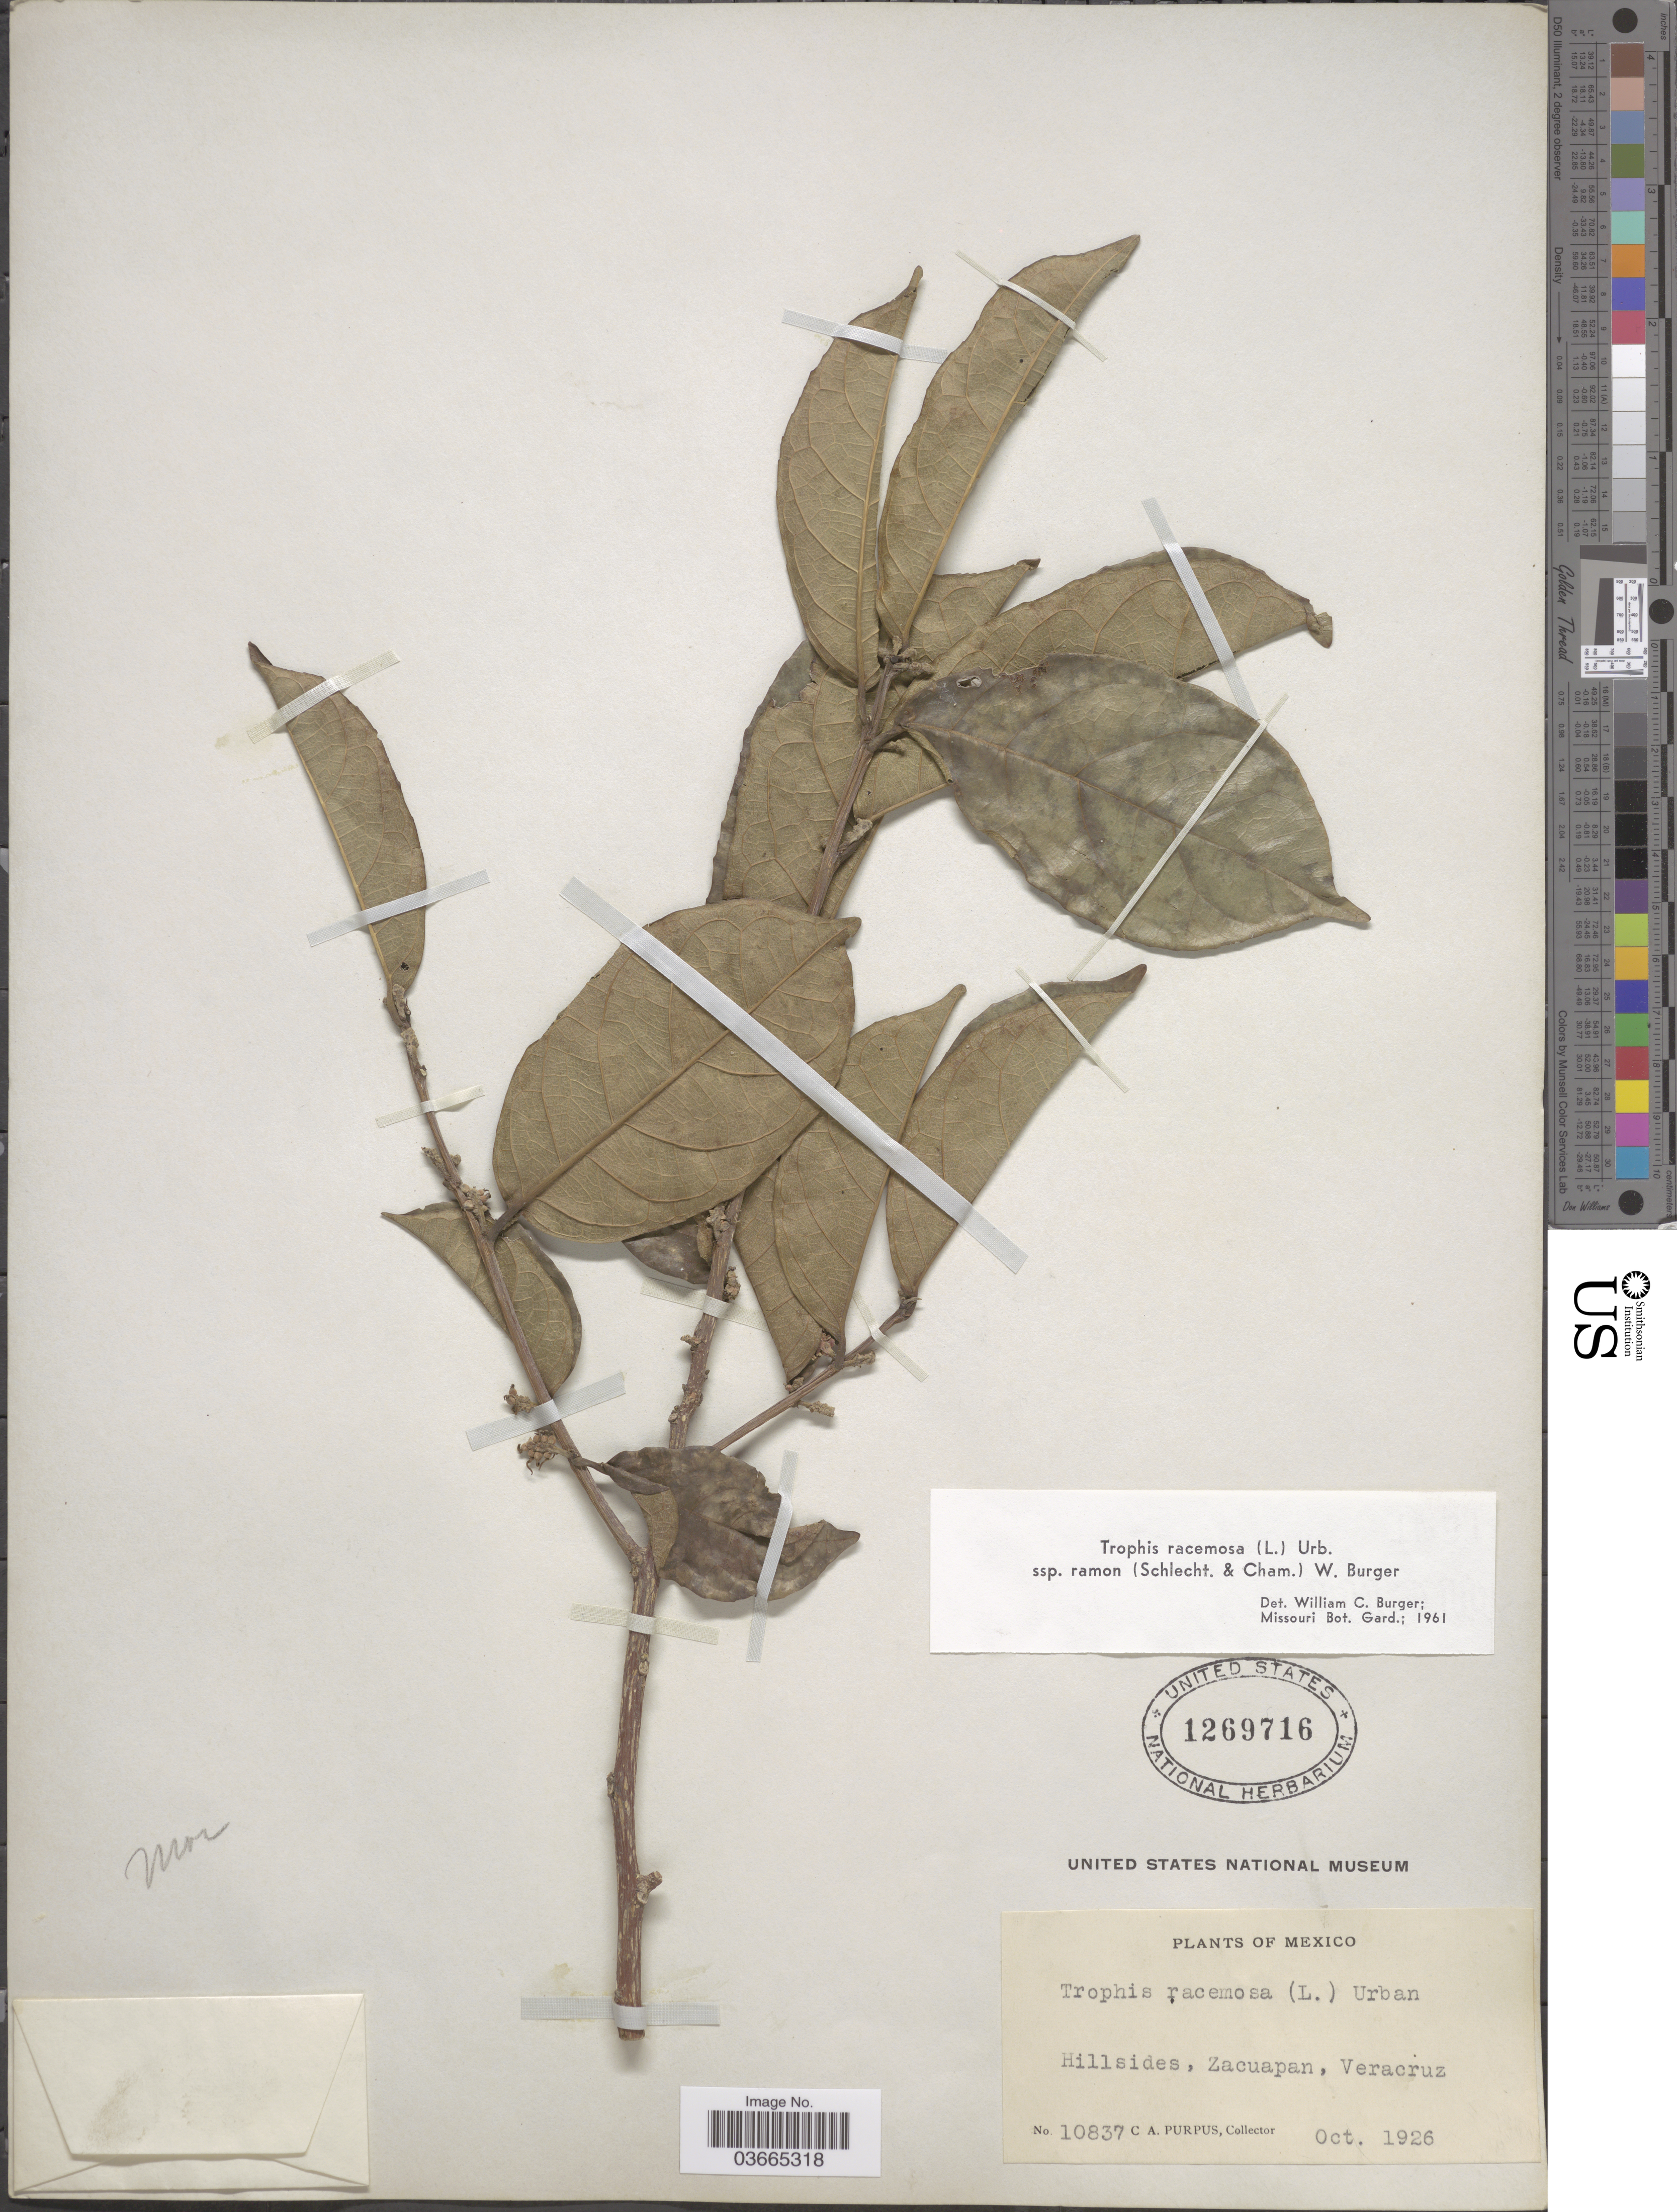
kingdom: Plantae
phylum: Tracheophyta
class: Magnoliopsida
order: Rosales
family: Moraceae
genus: Trophis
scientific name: Trophis racemosa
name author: (L.) Urb.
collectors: C. A. Purpus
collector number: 10837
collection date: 1926-10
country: Mexico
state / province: Veracruz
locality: Hillsides, Zacuapan, Veracruz.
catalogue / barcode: US 1269716